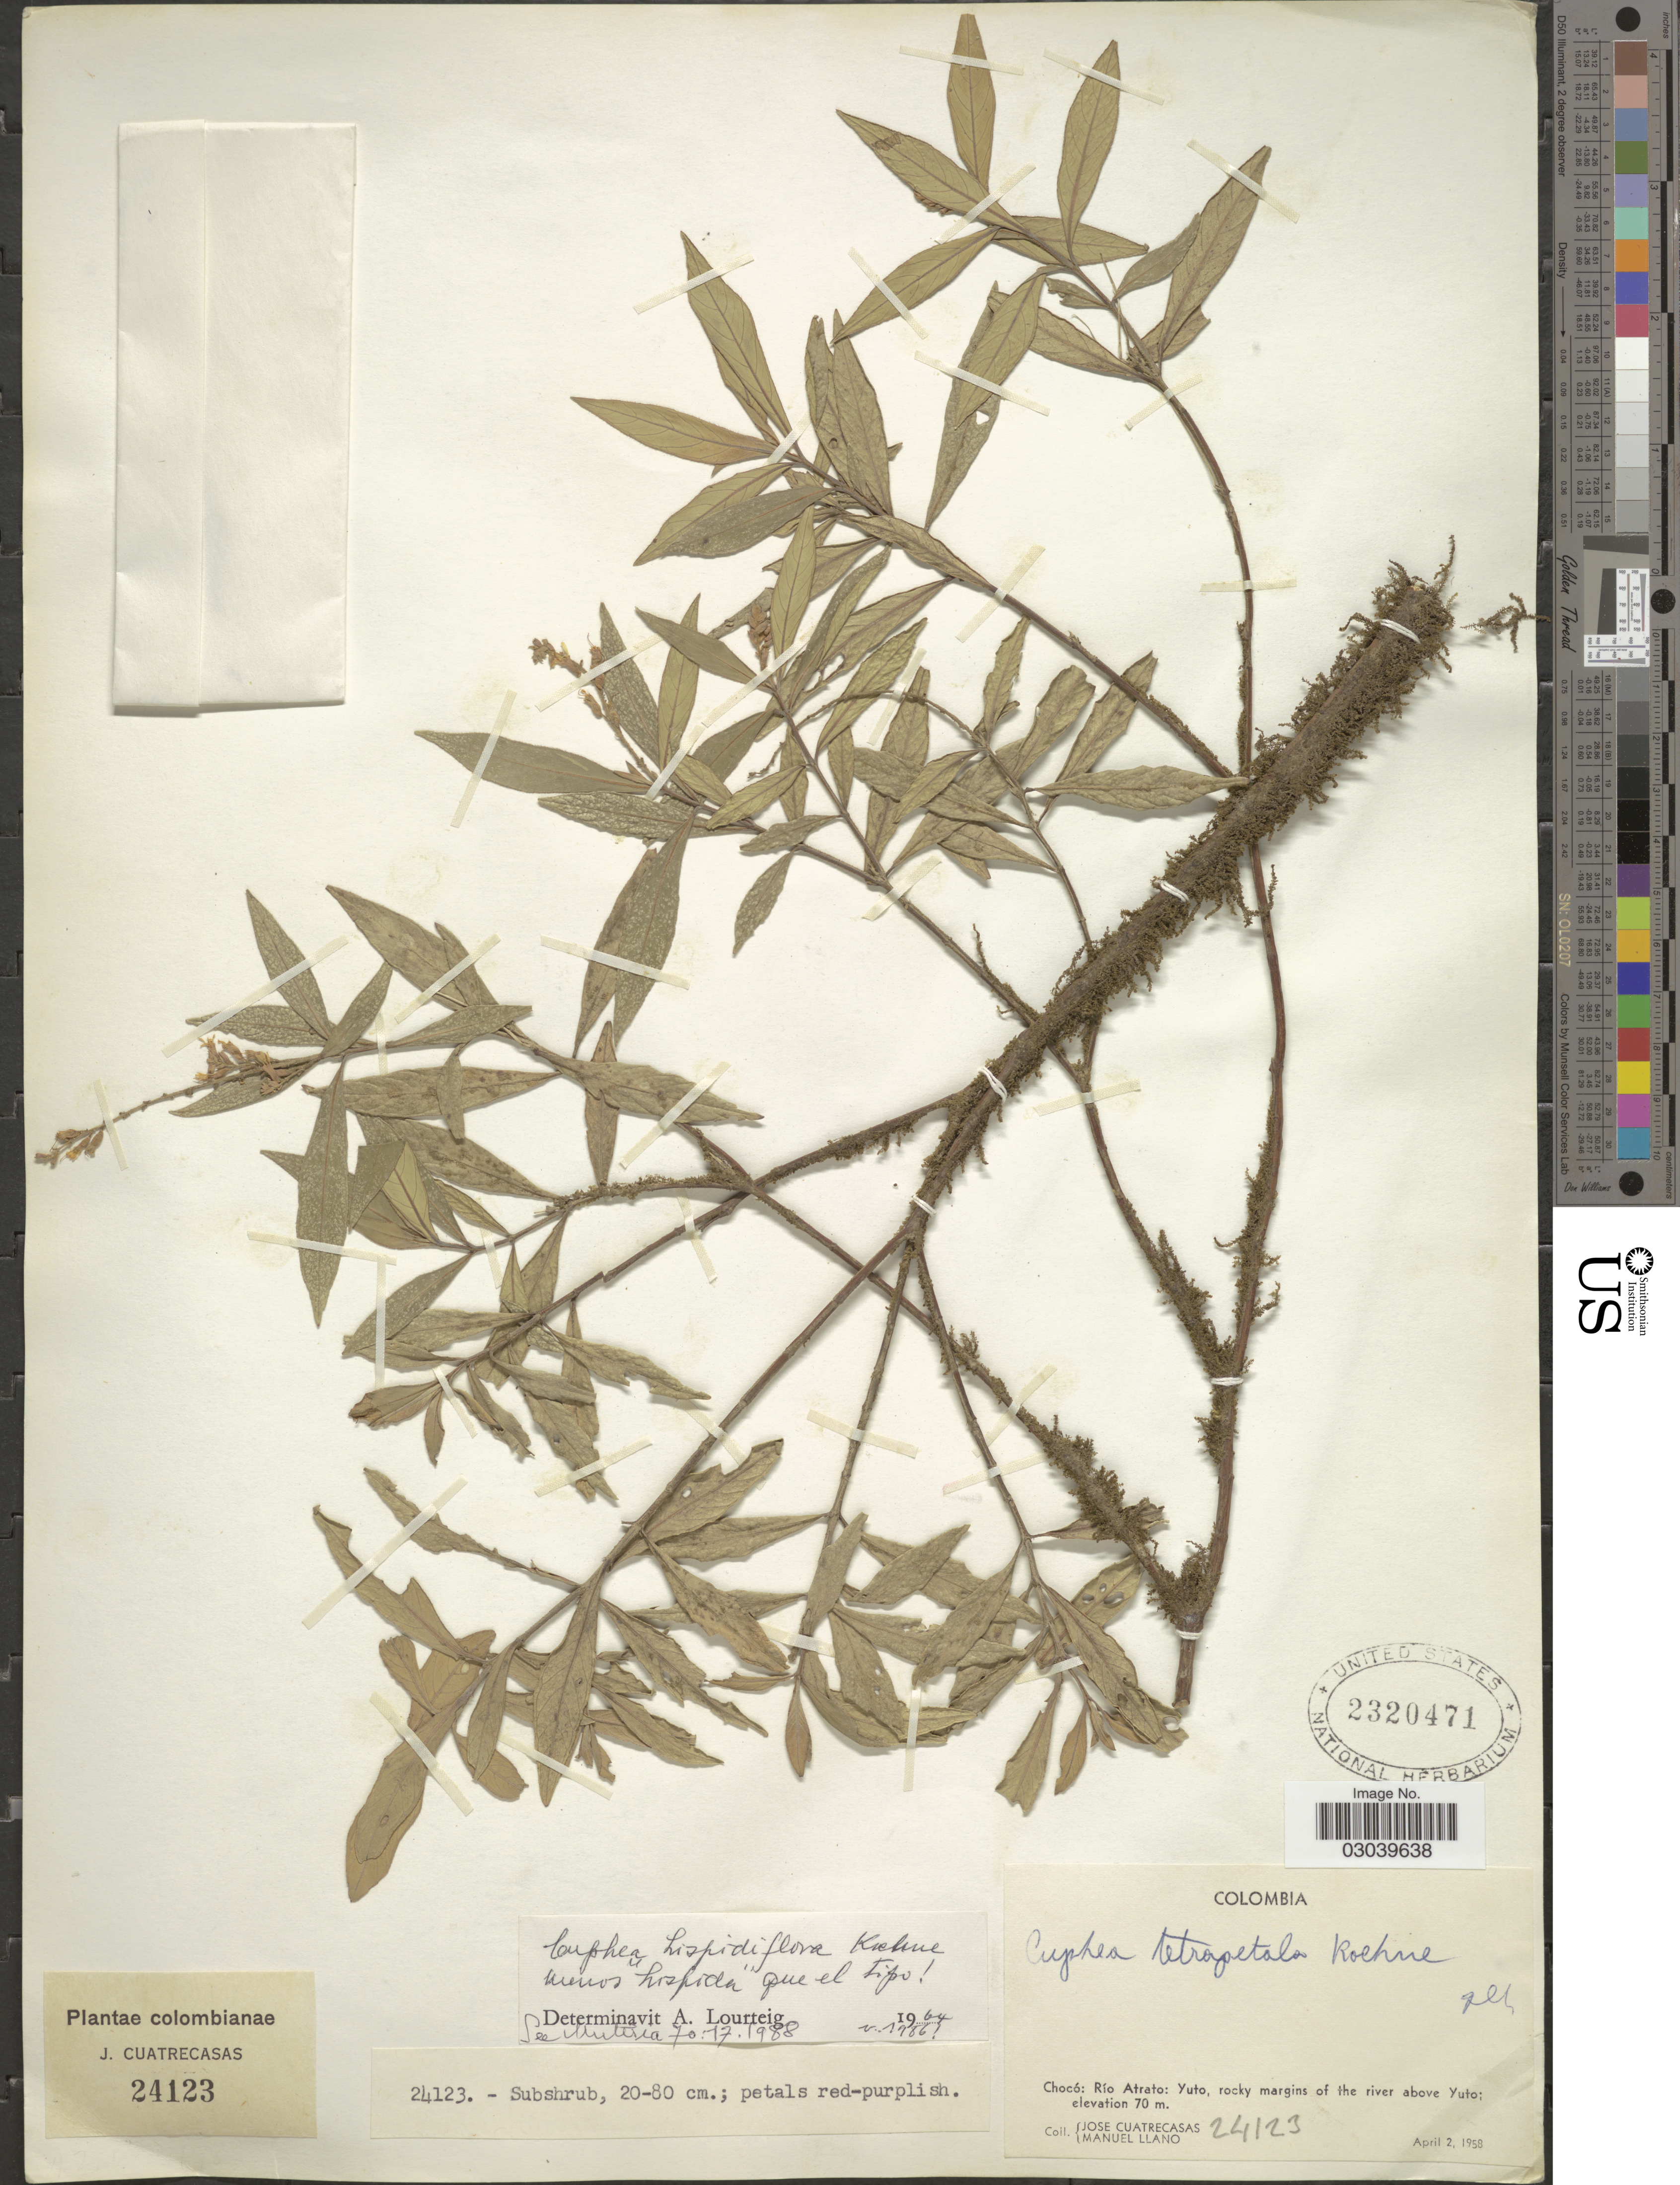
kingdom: Plantae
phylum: Tracheophyta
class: Magnoliopsida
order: Myrtales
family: Lythraceae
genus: Cuphea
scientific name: Cuphea hispidiflora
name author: Koehne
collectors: J. Cuatrecasas & M. Llano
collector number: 24123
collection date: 1958-04-02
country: Colombia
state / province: Chocó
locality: Río Atrato: Yuto, rocky margins of the river above Yuto.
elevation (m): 70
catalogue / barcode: US 2320471